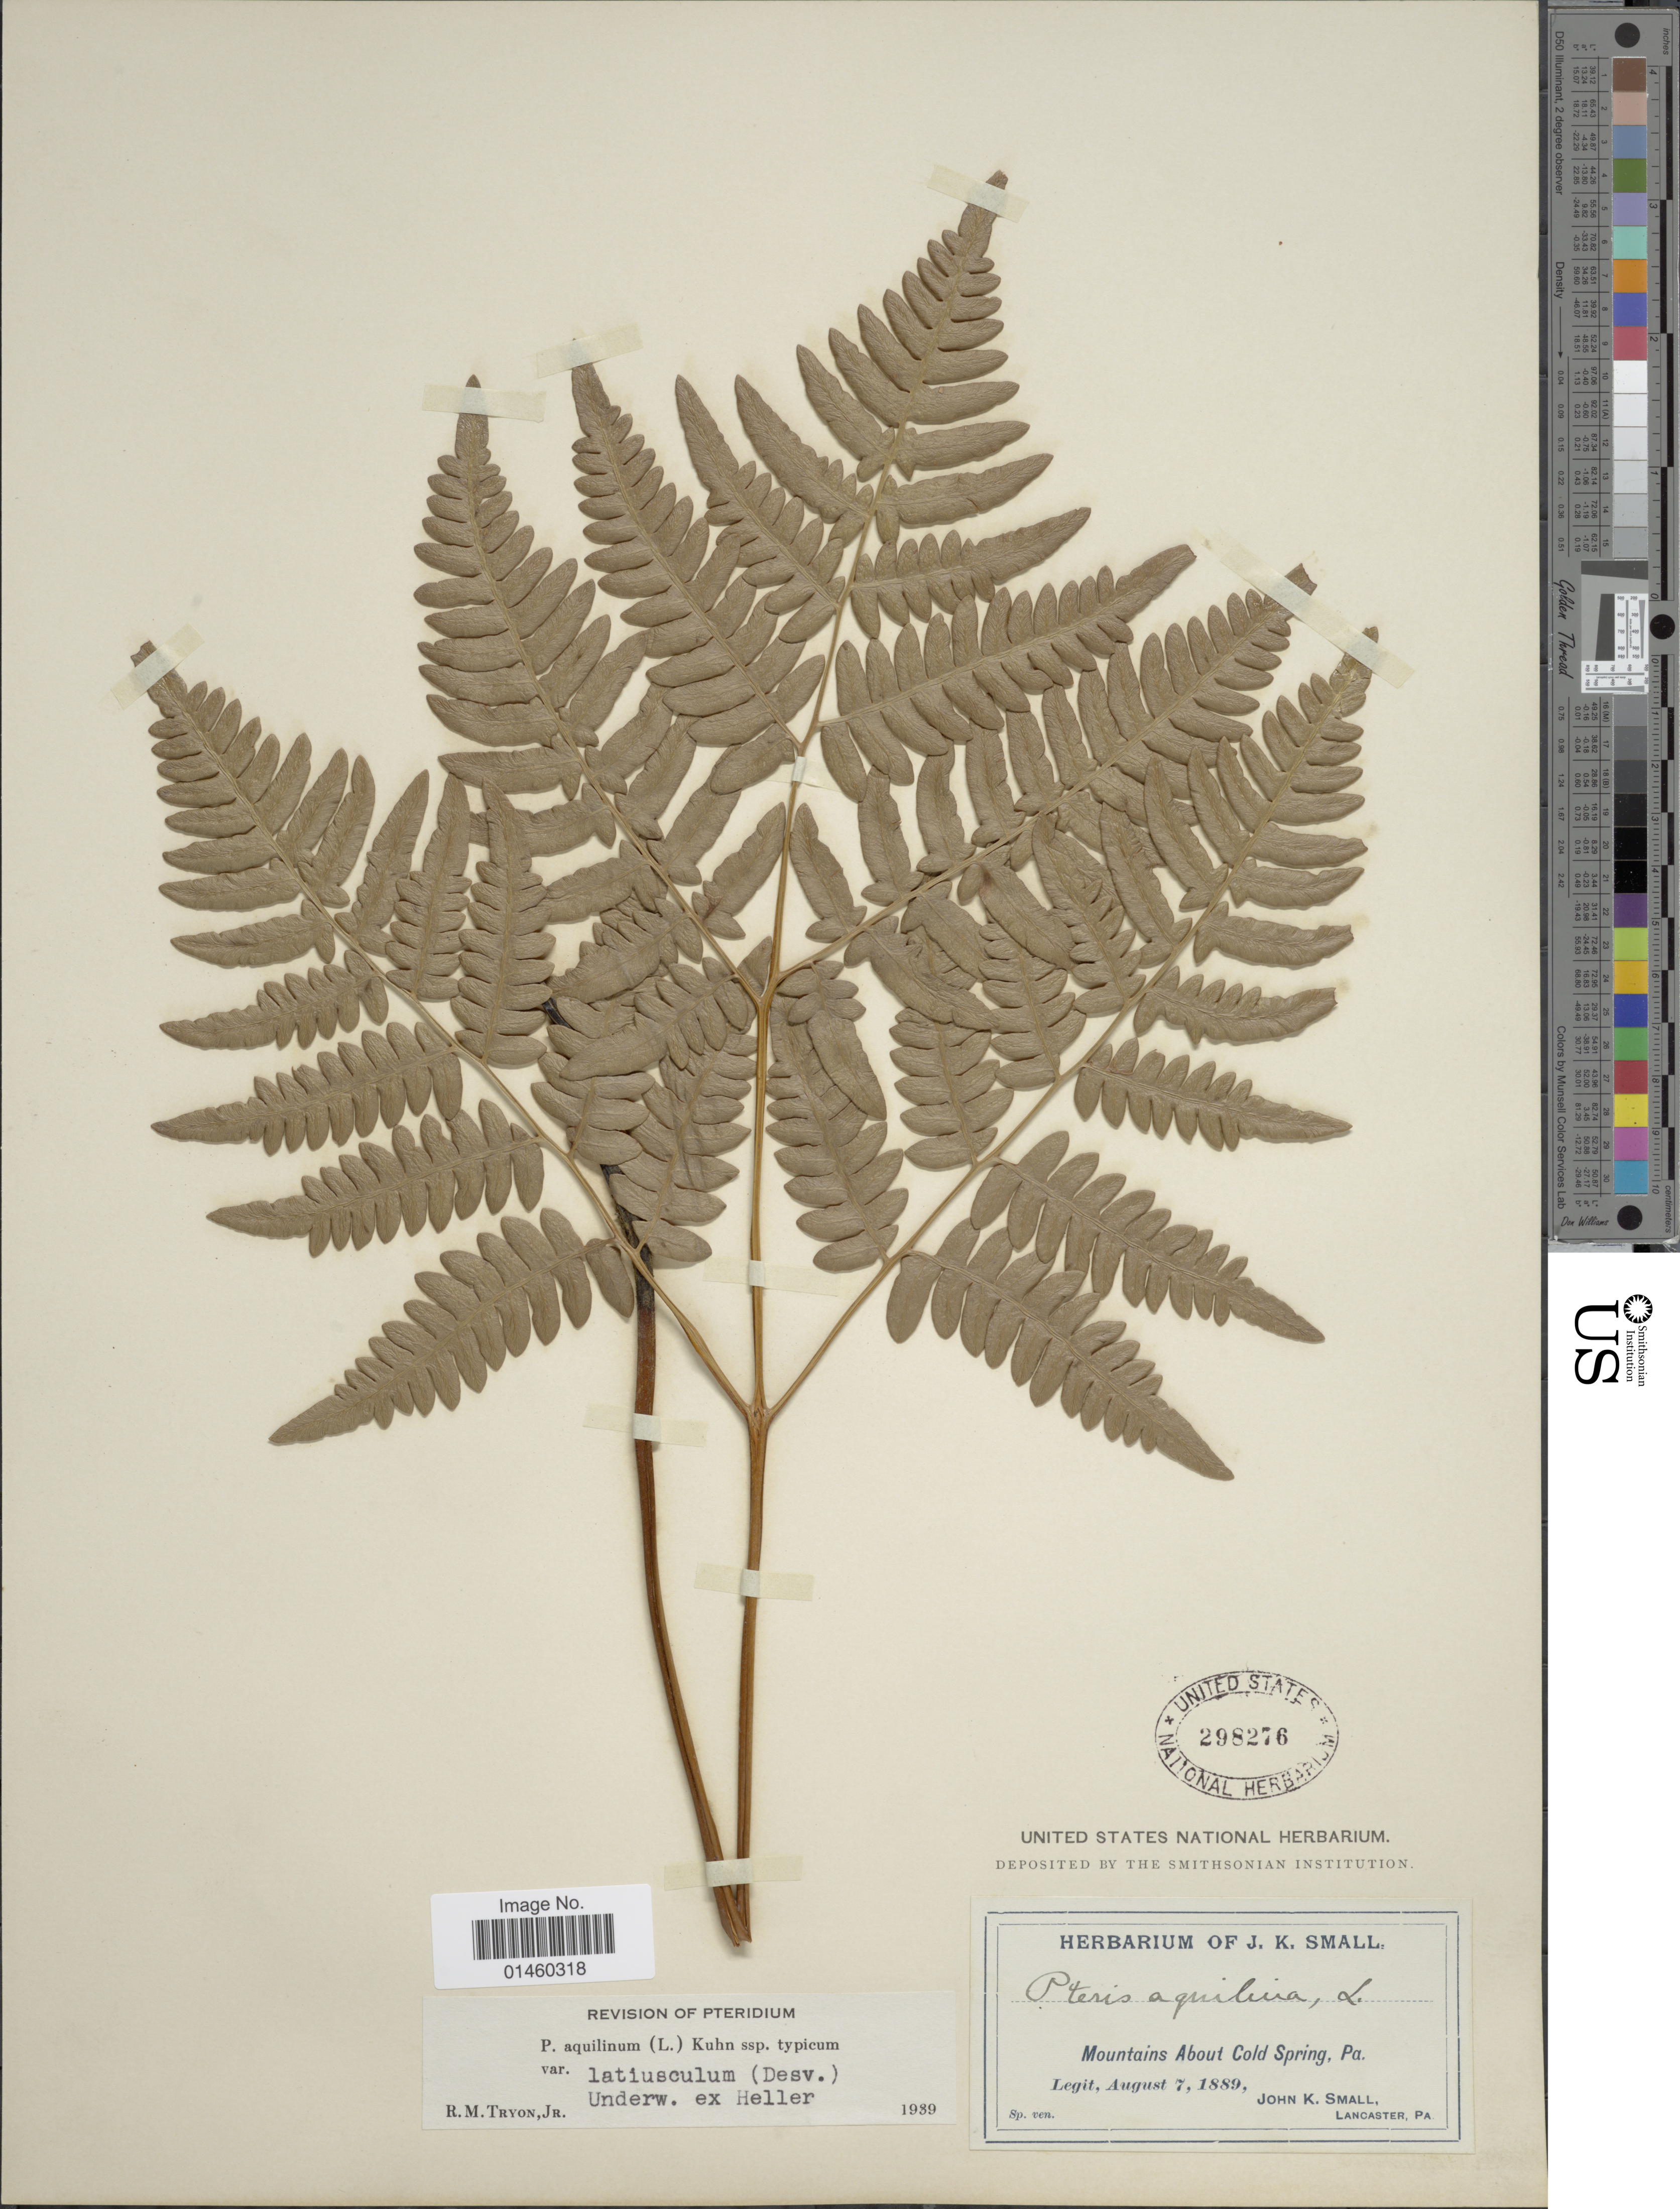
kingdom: Plantae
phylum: Tracheophyta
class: Polypodiopsida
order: Polypodiales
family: Dennstaedtiaceae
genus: Pteridium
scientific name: Pteridium aquilinum var. latiusculum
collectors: J. K. Small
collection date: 1889-08-07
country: United States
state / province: Pennsylvania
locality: Mountains about Cold Spring.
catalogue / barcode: US 298276